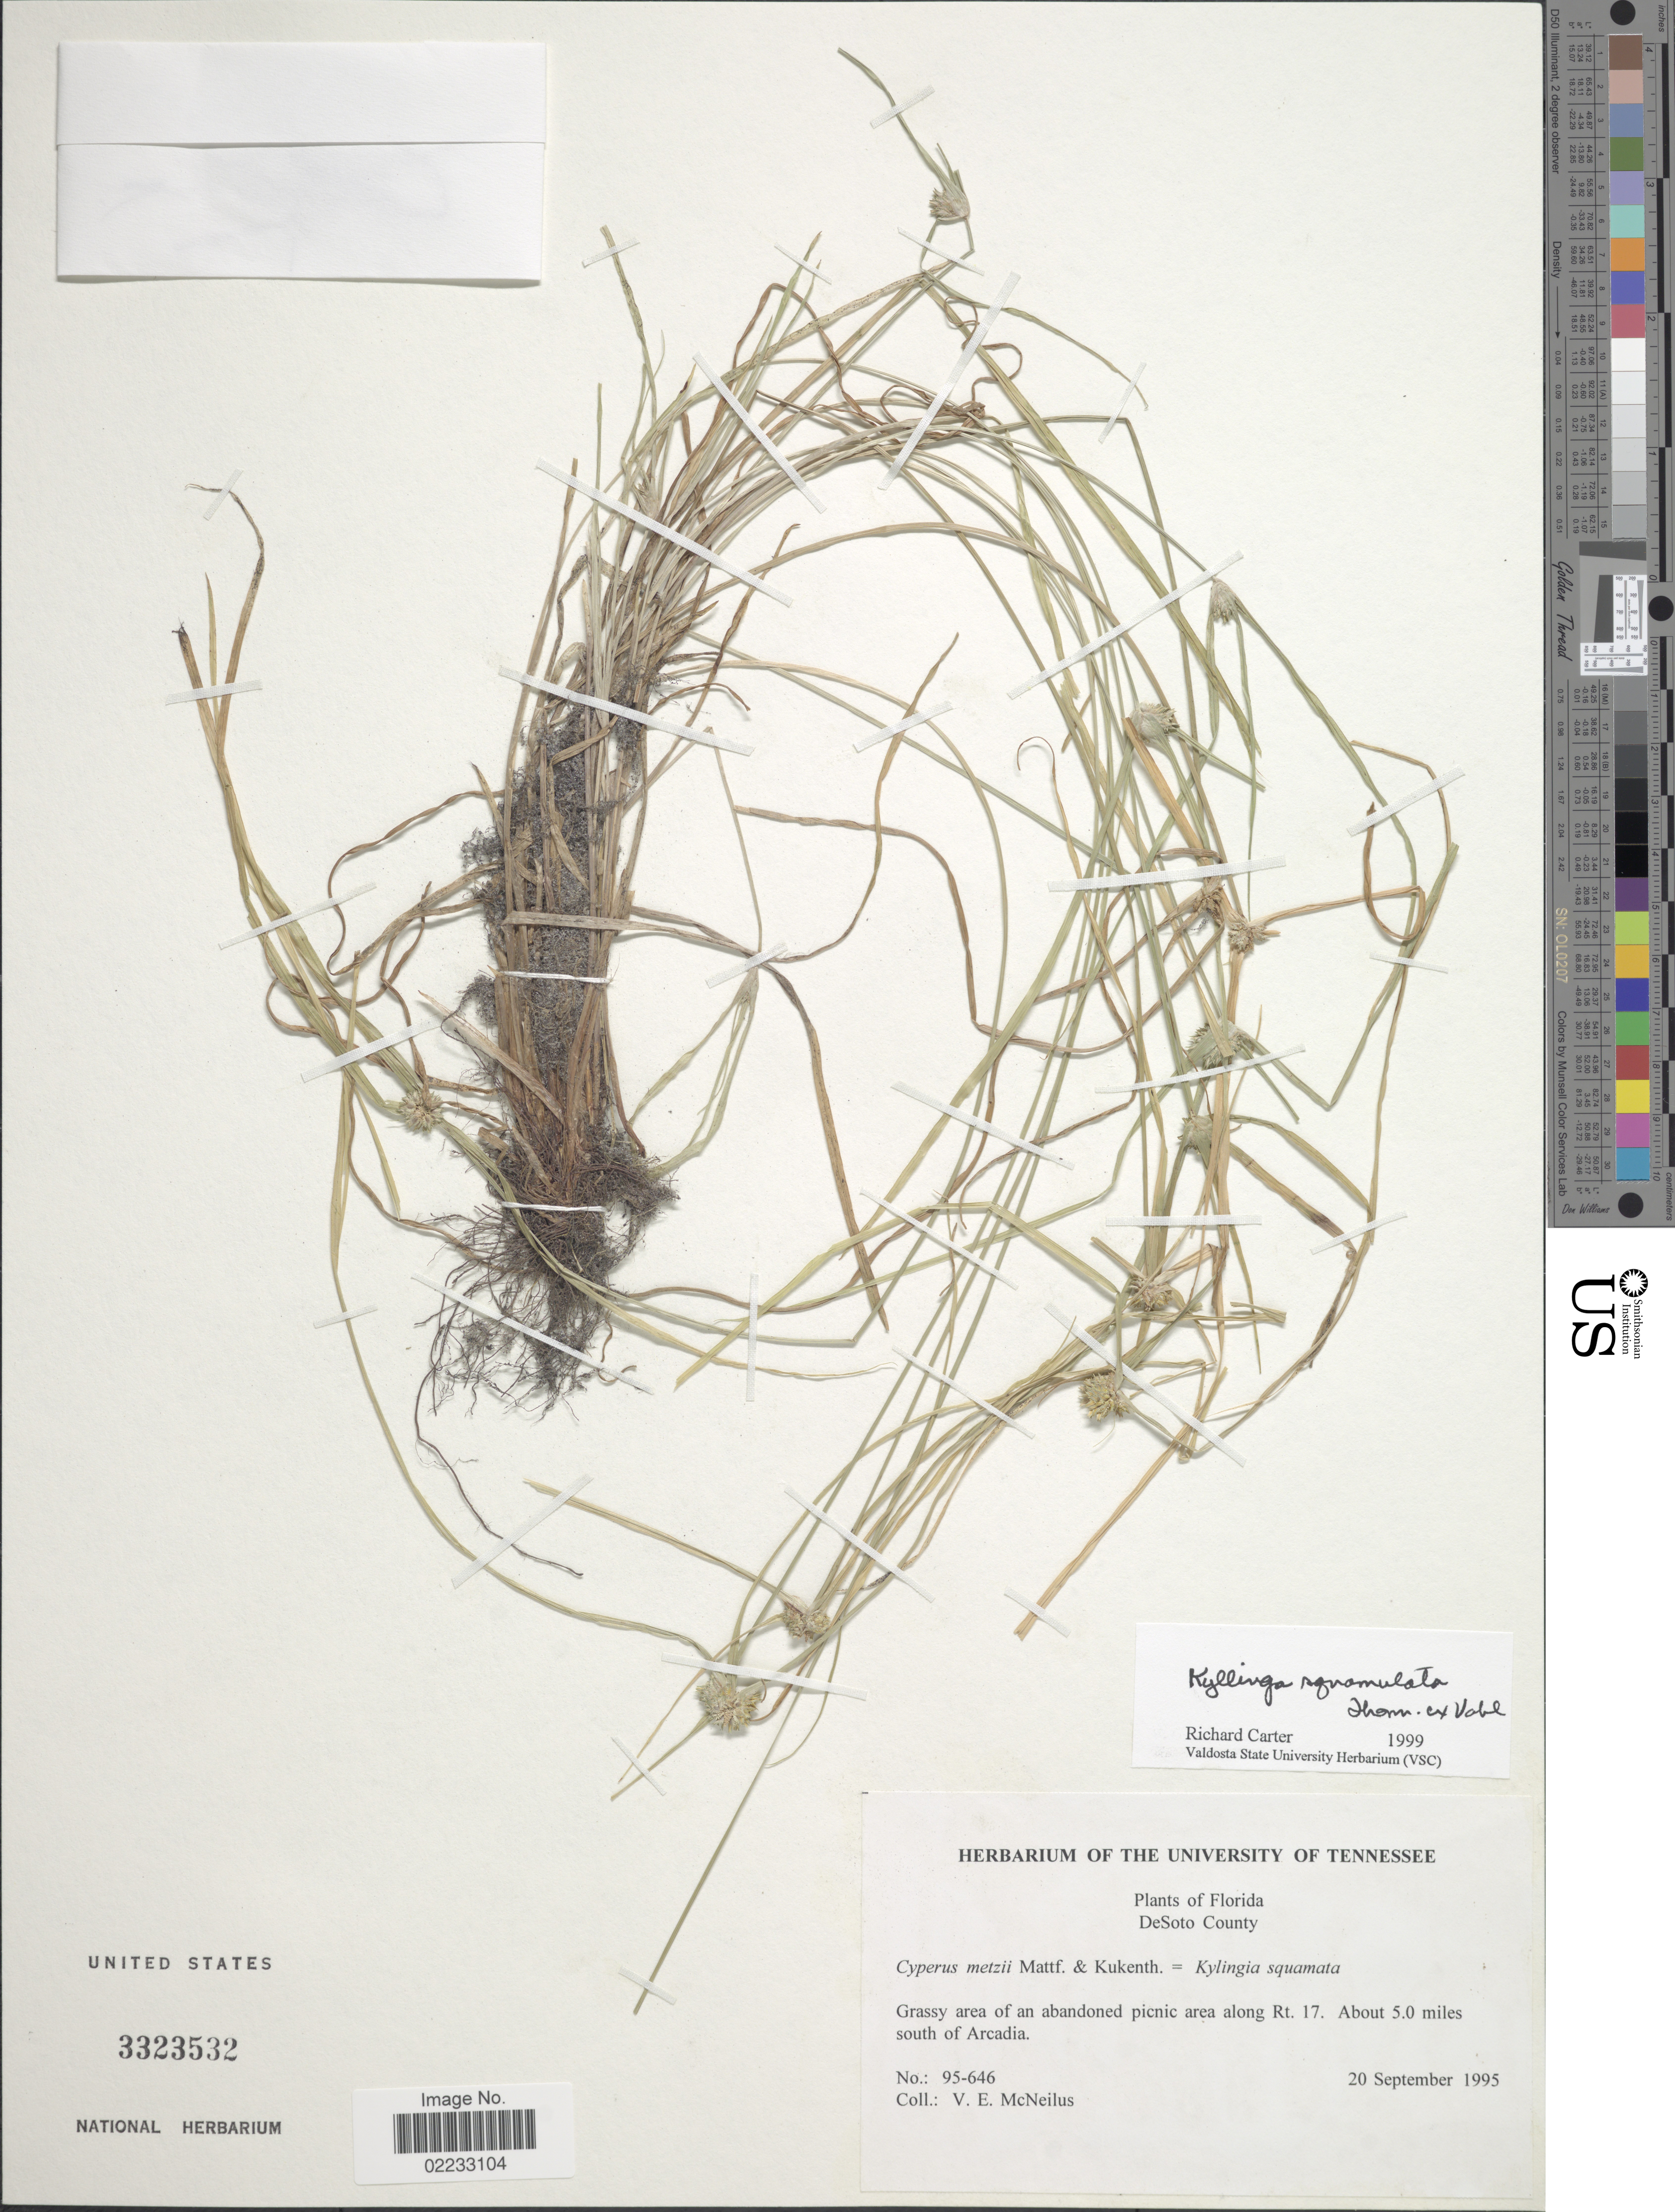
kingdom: Plantae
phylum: Tracheophyta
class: Liliopsida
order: Poales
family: Cyperaceae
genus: Cyperus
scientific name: Cyperus metzii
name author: (Hochst. ex Steud.) Mattf. & Kük.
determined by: Strong, M. T., (US), Smithsonian Institution - National Museum of Natural History (UNITED STATES)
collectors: V. Mcneilus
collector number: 95-646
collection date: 1995-09-20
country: United States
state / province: Florida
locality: DeSoto County. An abandoned picnic area along Rt. 17. About 5.0 miles south of Arcadia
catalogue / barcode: US 3323532